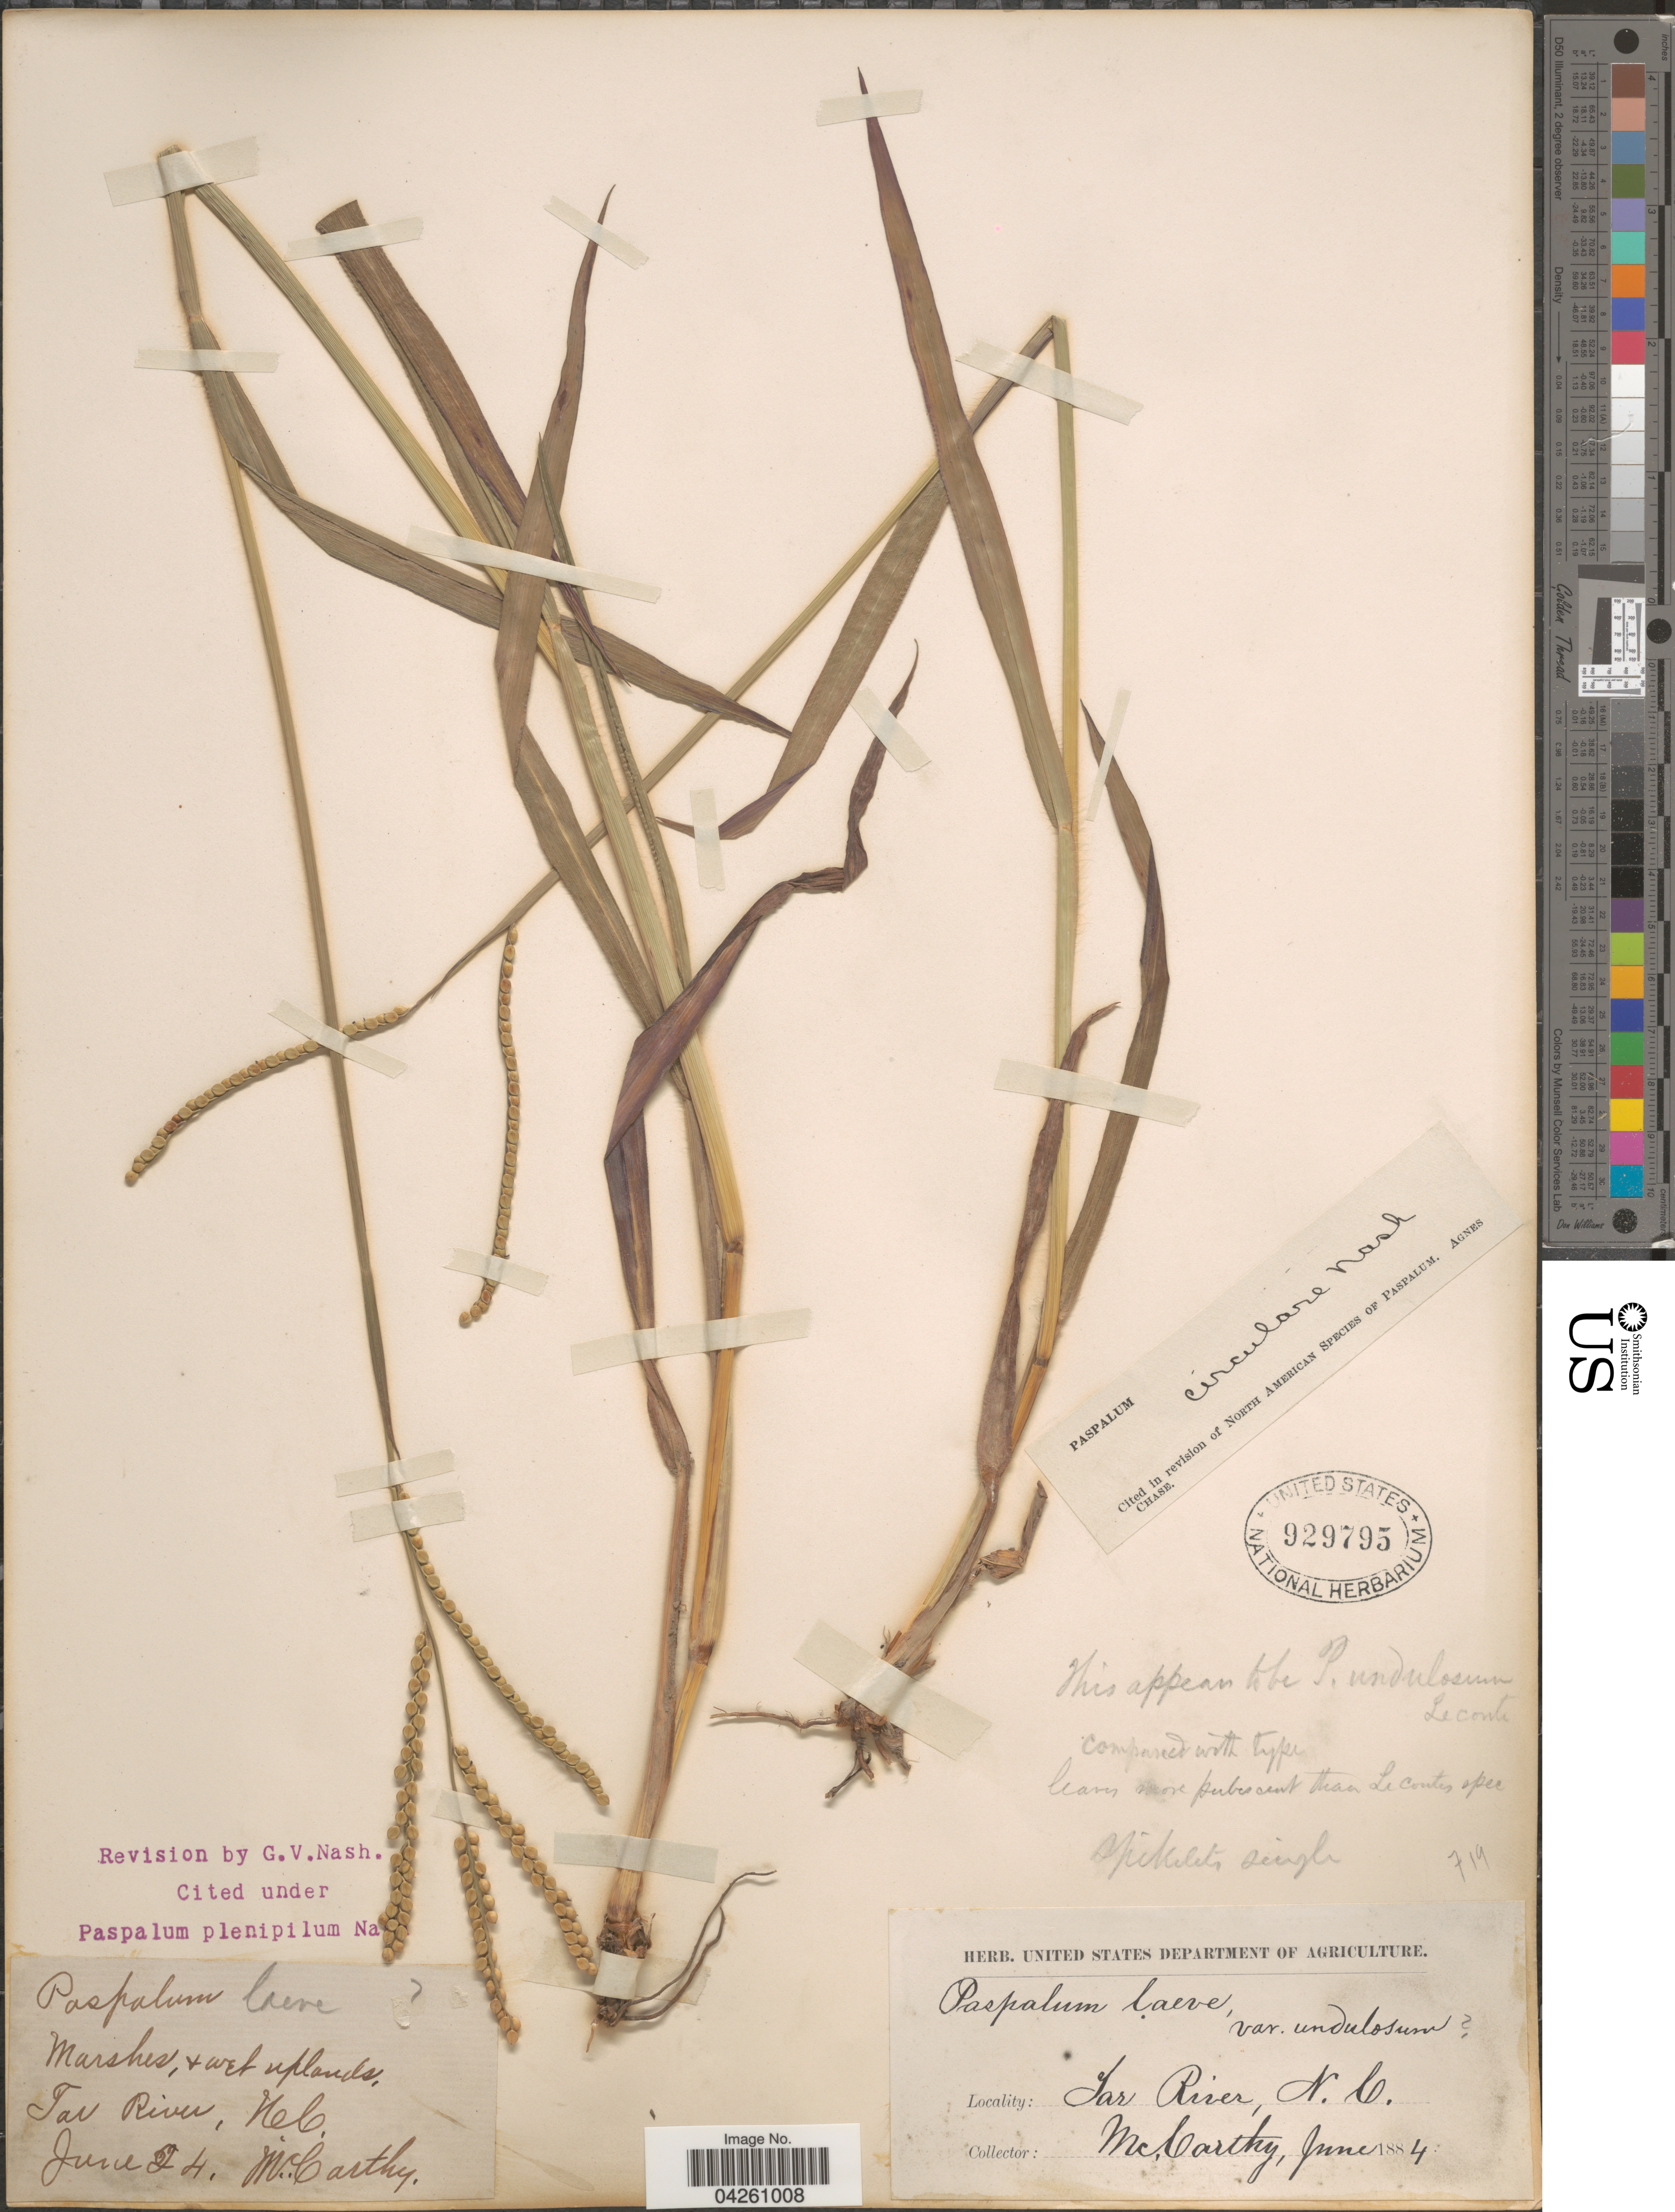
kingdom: Plantae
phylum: Tracheophyta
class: Liliopsida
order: Poales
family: Poaceae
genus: Paspalum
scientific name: Paspalum circulare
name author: Nash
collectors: -- McCarthy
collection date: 1884-06-24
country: United States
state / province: North Carolina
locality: Tar River.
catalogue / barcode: US 929795